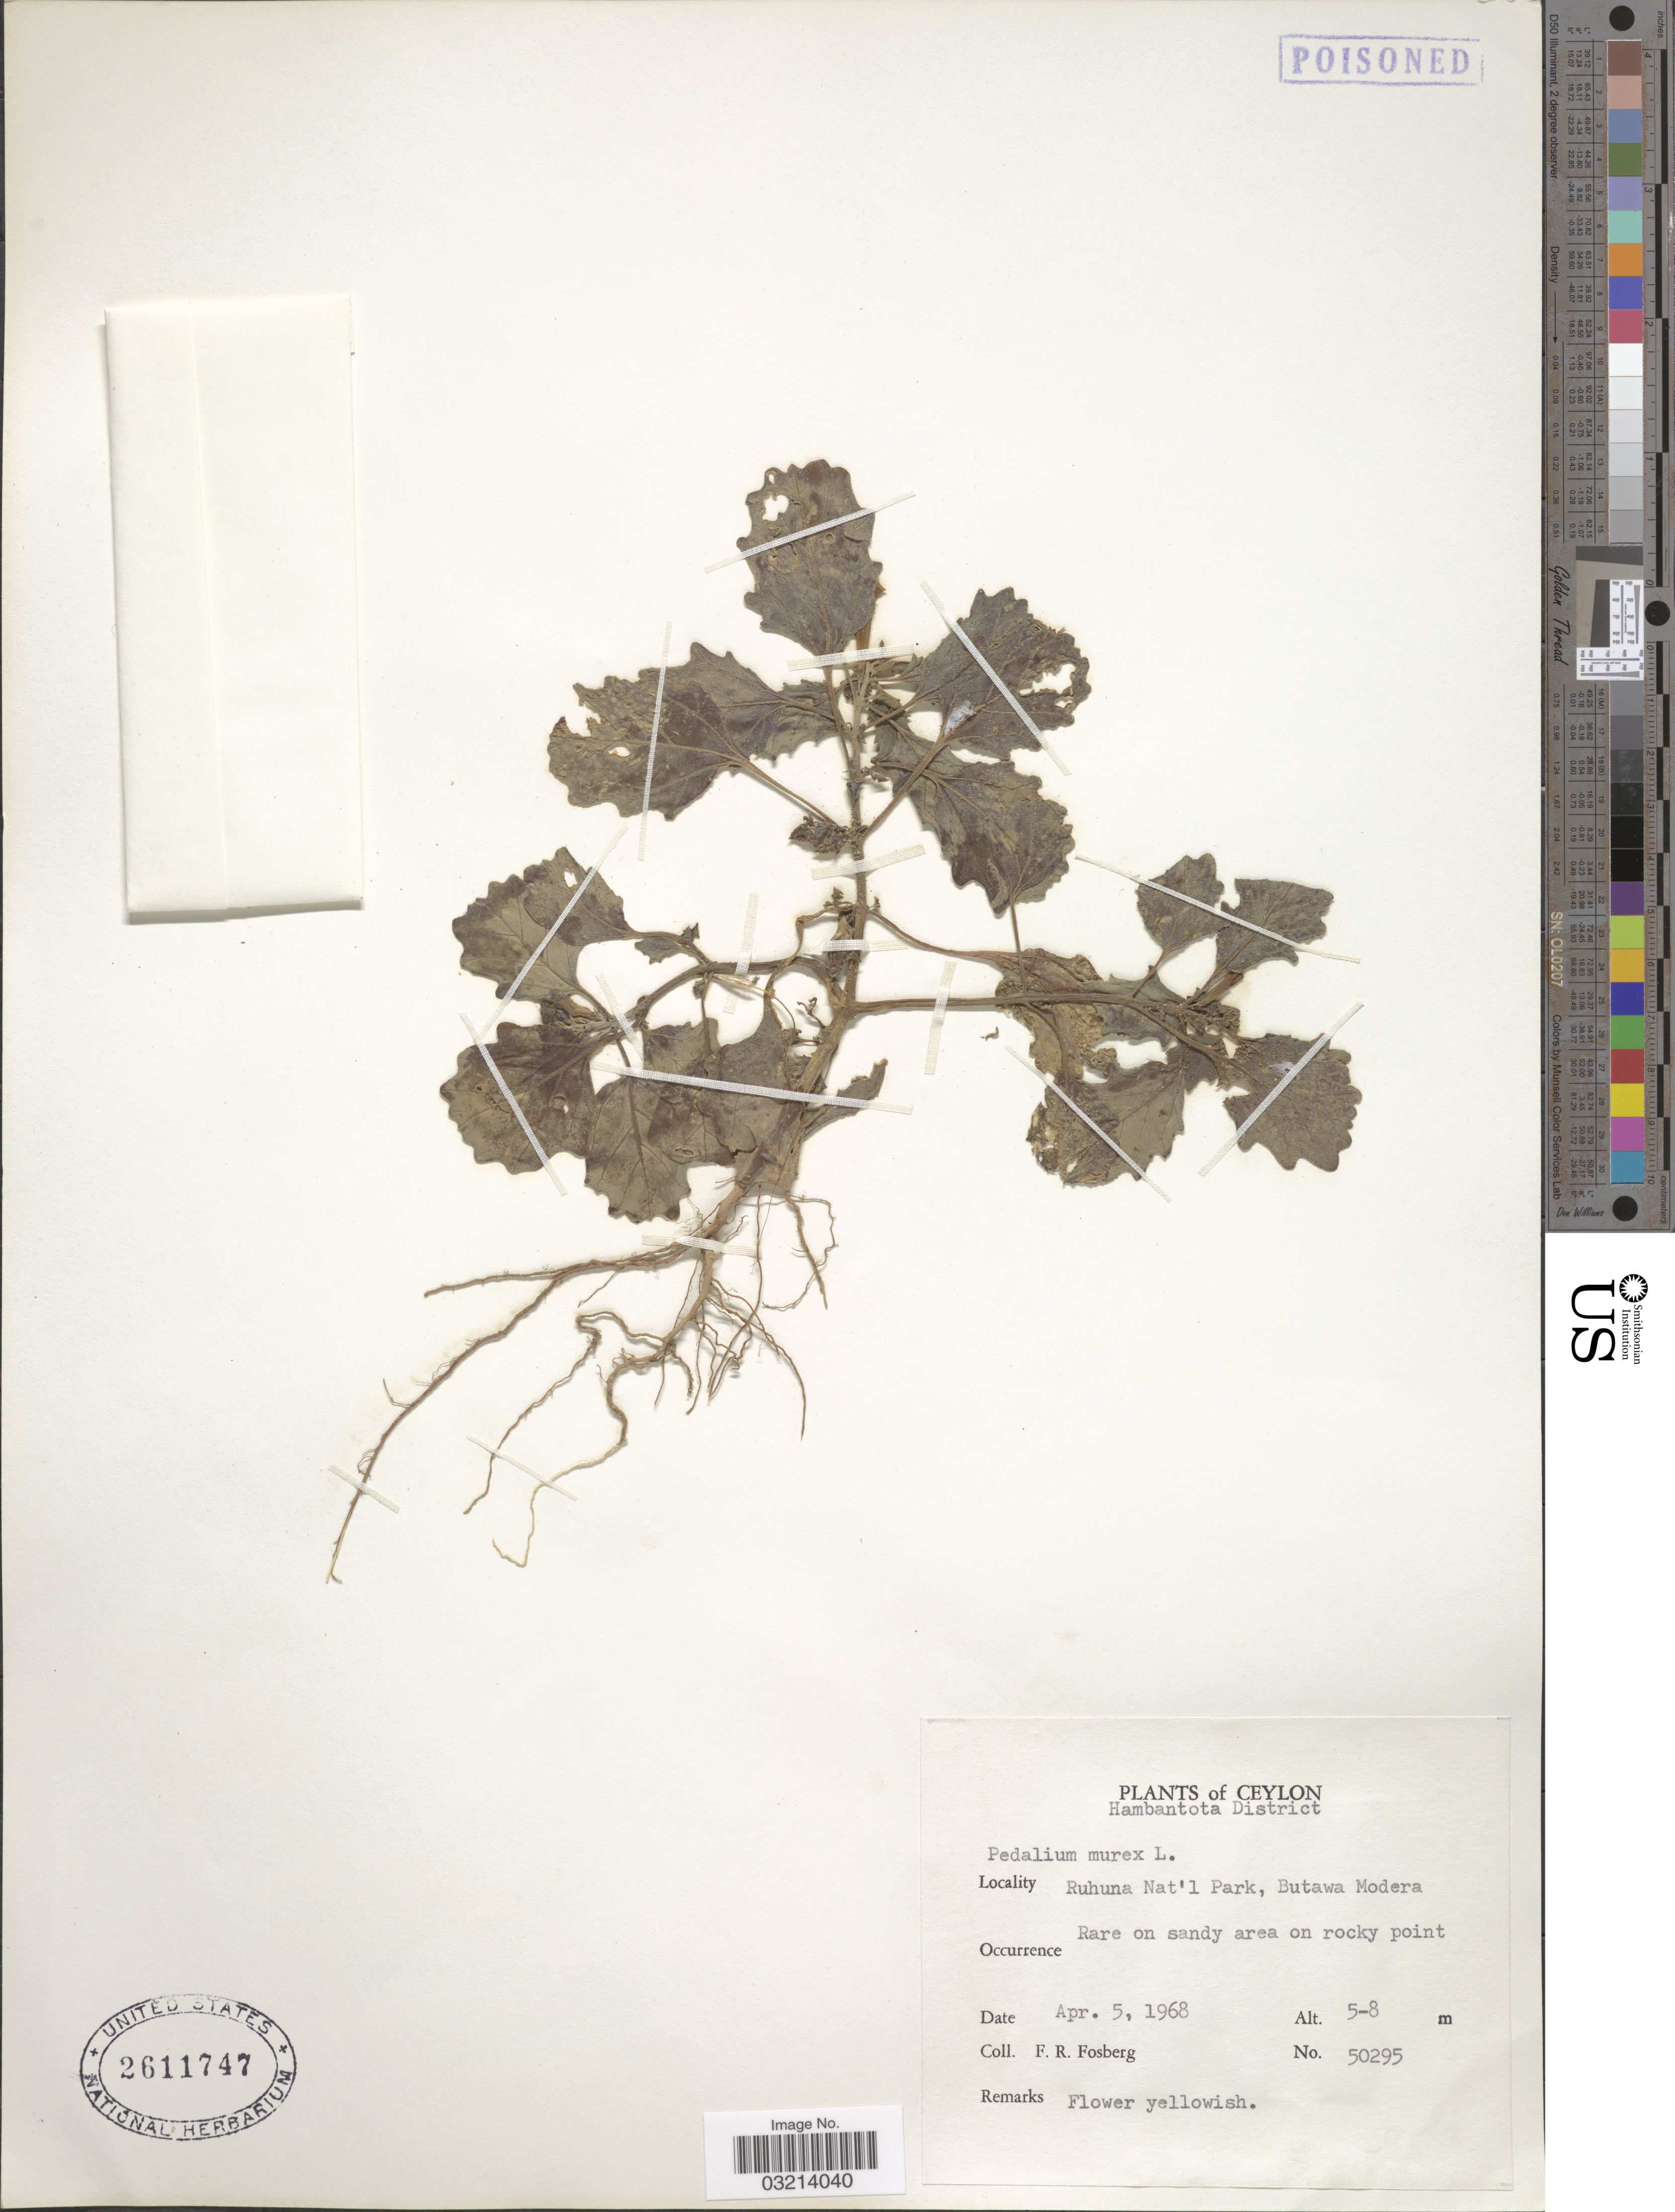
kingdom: Plantae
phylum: Tracheophyta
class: Magnoliopsida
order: Lamiales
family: Pedaliaceae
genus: Pedalium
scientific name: Pedalium murex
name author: L.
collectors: F. R. Fosberg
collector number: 50295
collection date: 1968-04-05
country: Sri Lanka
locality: Ceylon. Hambantota District. Ruhuna Nat'l Park, Butawa Modera.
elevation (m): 5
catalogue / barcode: US 2611747